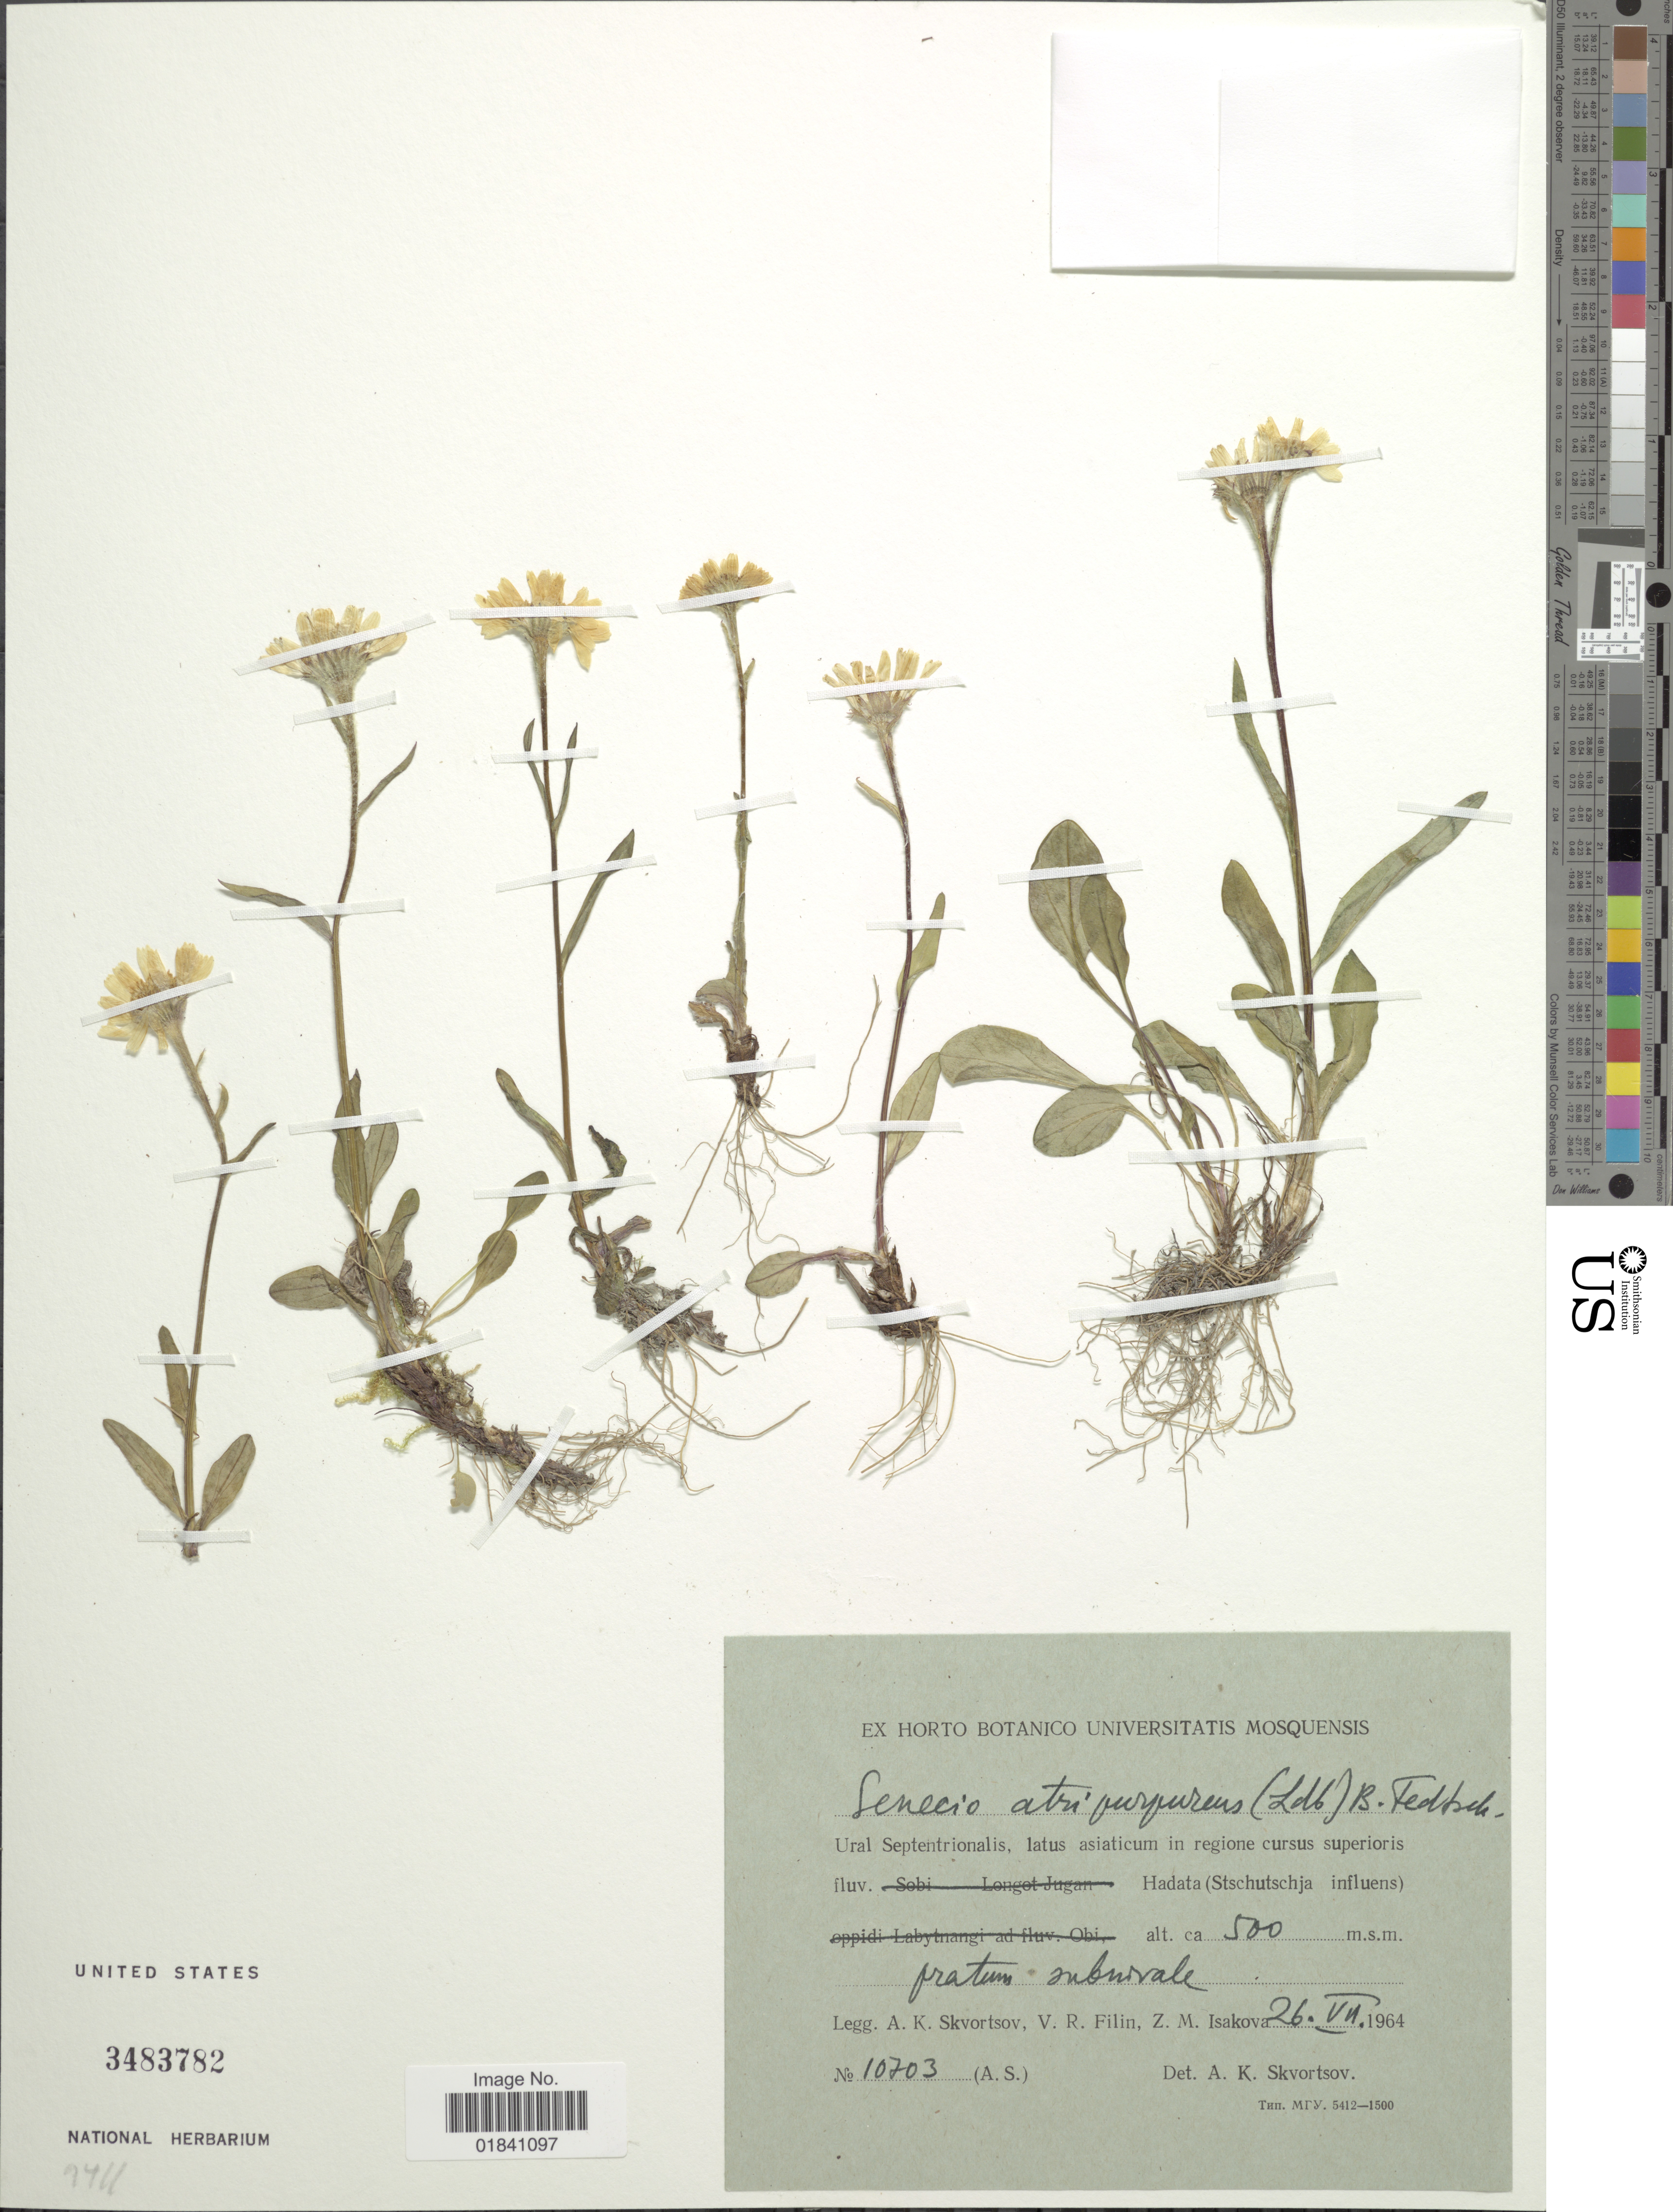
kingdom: Plantae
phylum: Tracheophyta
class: Magnoliopsida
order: Asterales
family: Asteraceae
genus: Senecio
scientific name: Senecio atropurpureus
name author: (Ledeb.) B. Fedtsch.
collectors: A. K. Skvortsov, V. Filin & Z. Isakova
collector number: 10703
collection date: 1964-07-26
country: Russian Federation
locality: Ural Septentrionalis, latus asiaticum in regione cursus superioris fluv. Hadata (Stschutschja influens)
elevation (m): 500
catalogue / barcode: US 3483782